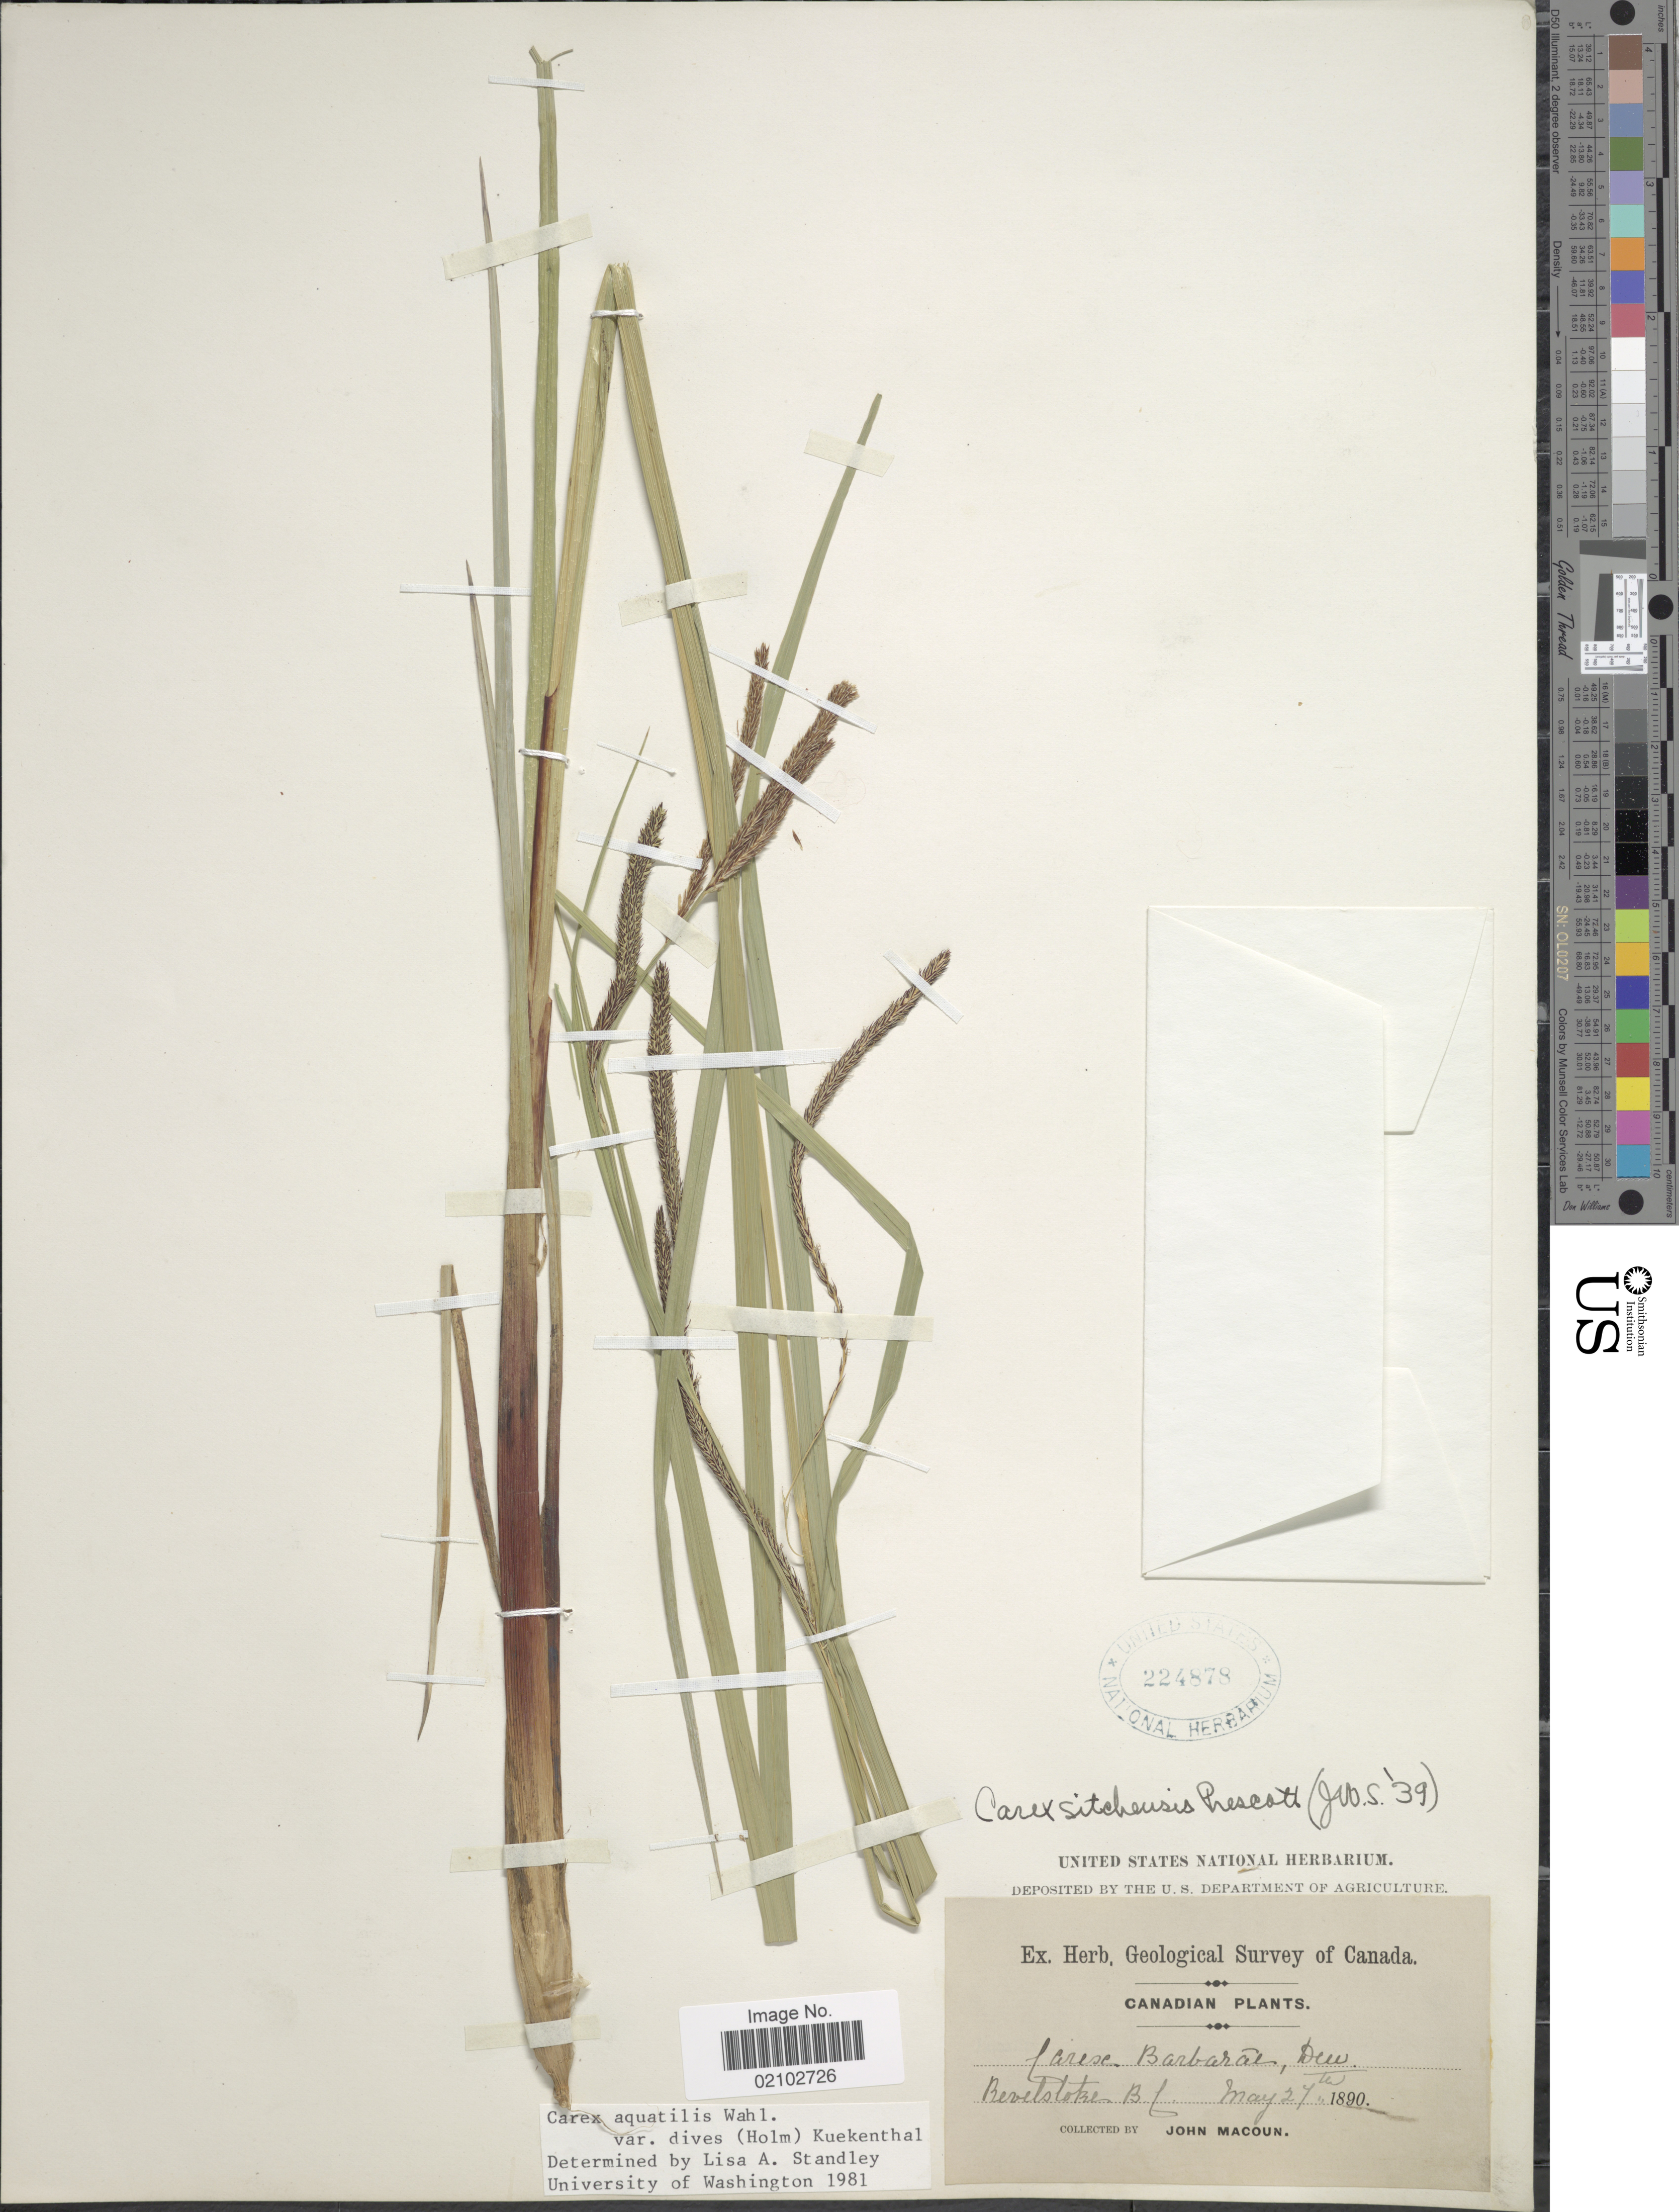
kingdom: Plantae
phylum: Tracheophyta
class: Liliopsida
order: Poales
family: Cyperaceae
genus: Carex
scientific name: Carex aquatilis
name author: Wahlenb.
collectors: J. Macoun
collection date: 1890-05-27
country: Canada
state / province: British Columbia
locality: Revelstoken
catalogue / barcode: US 224878